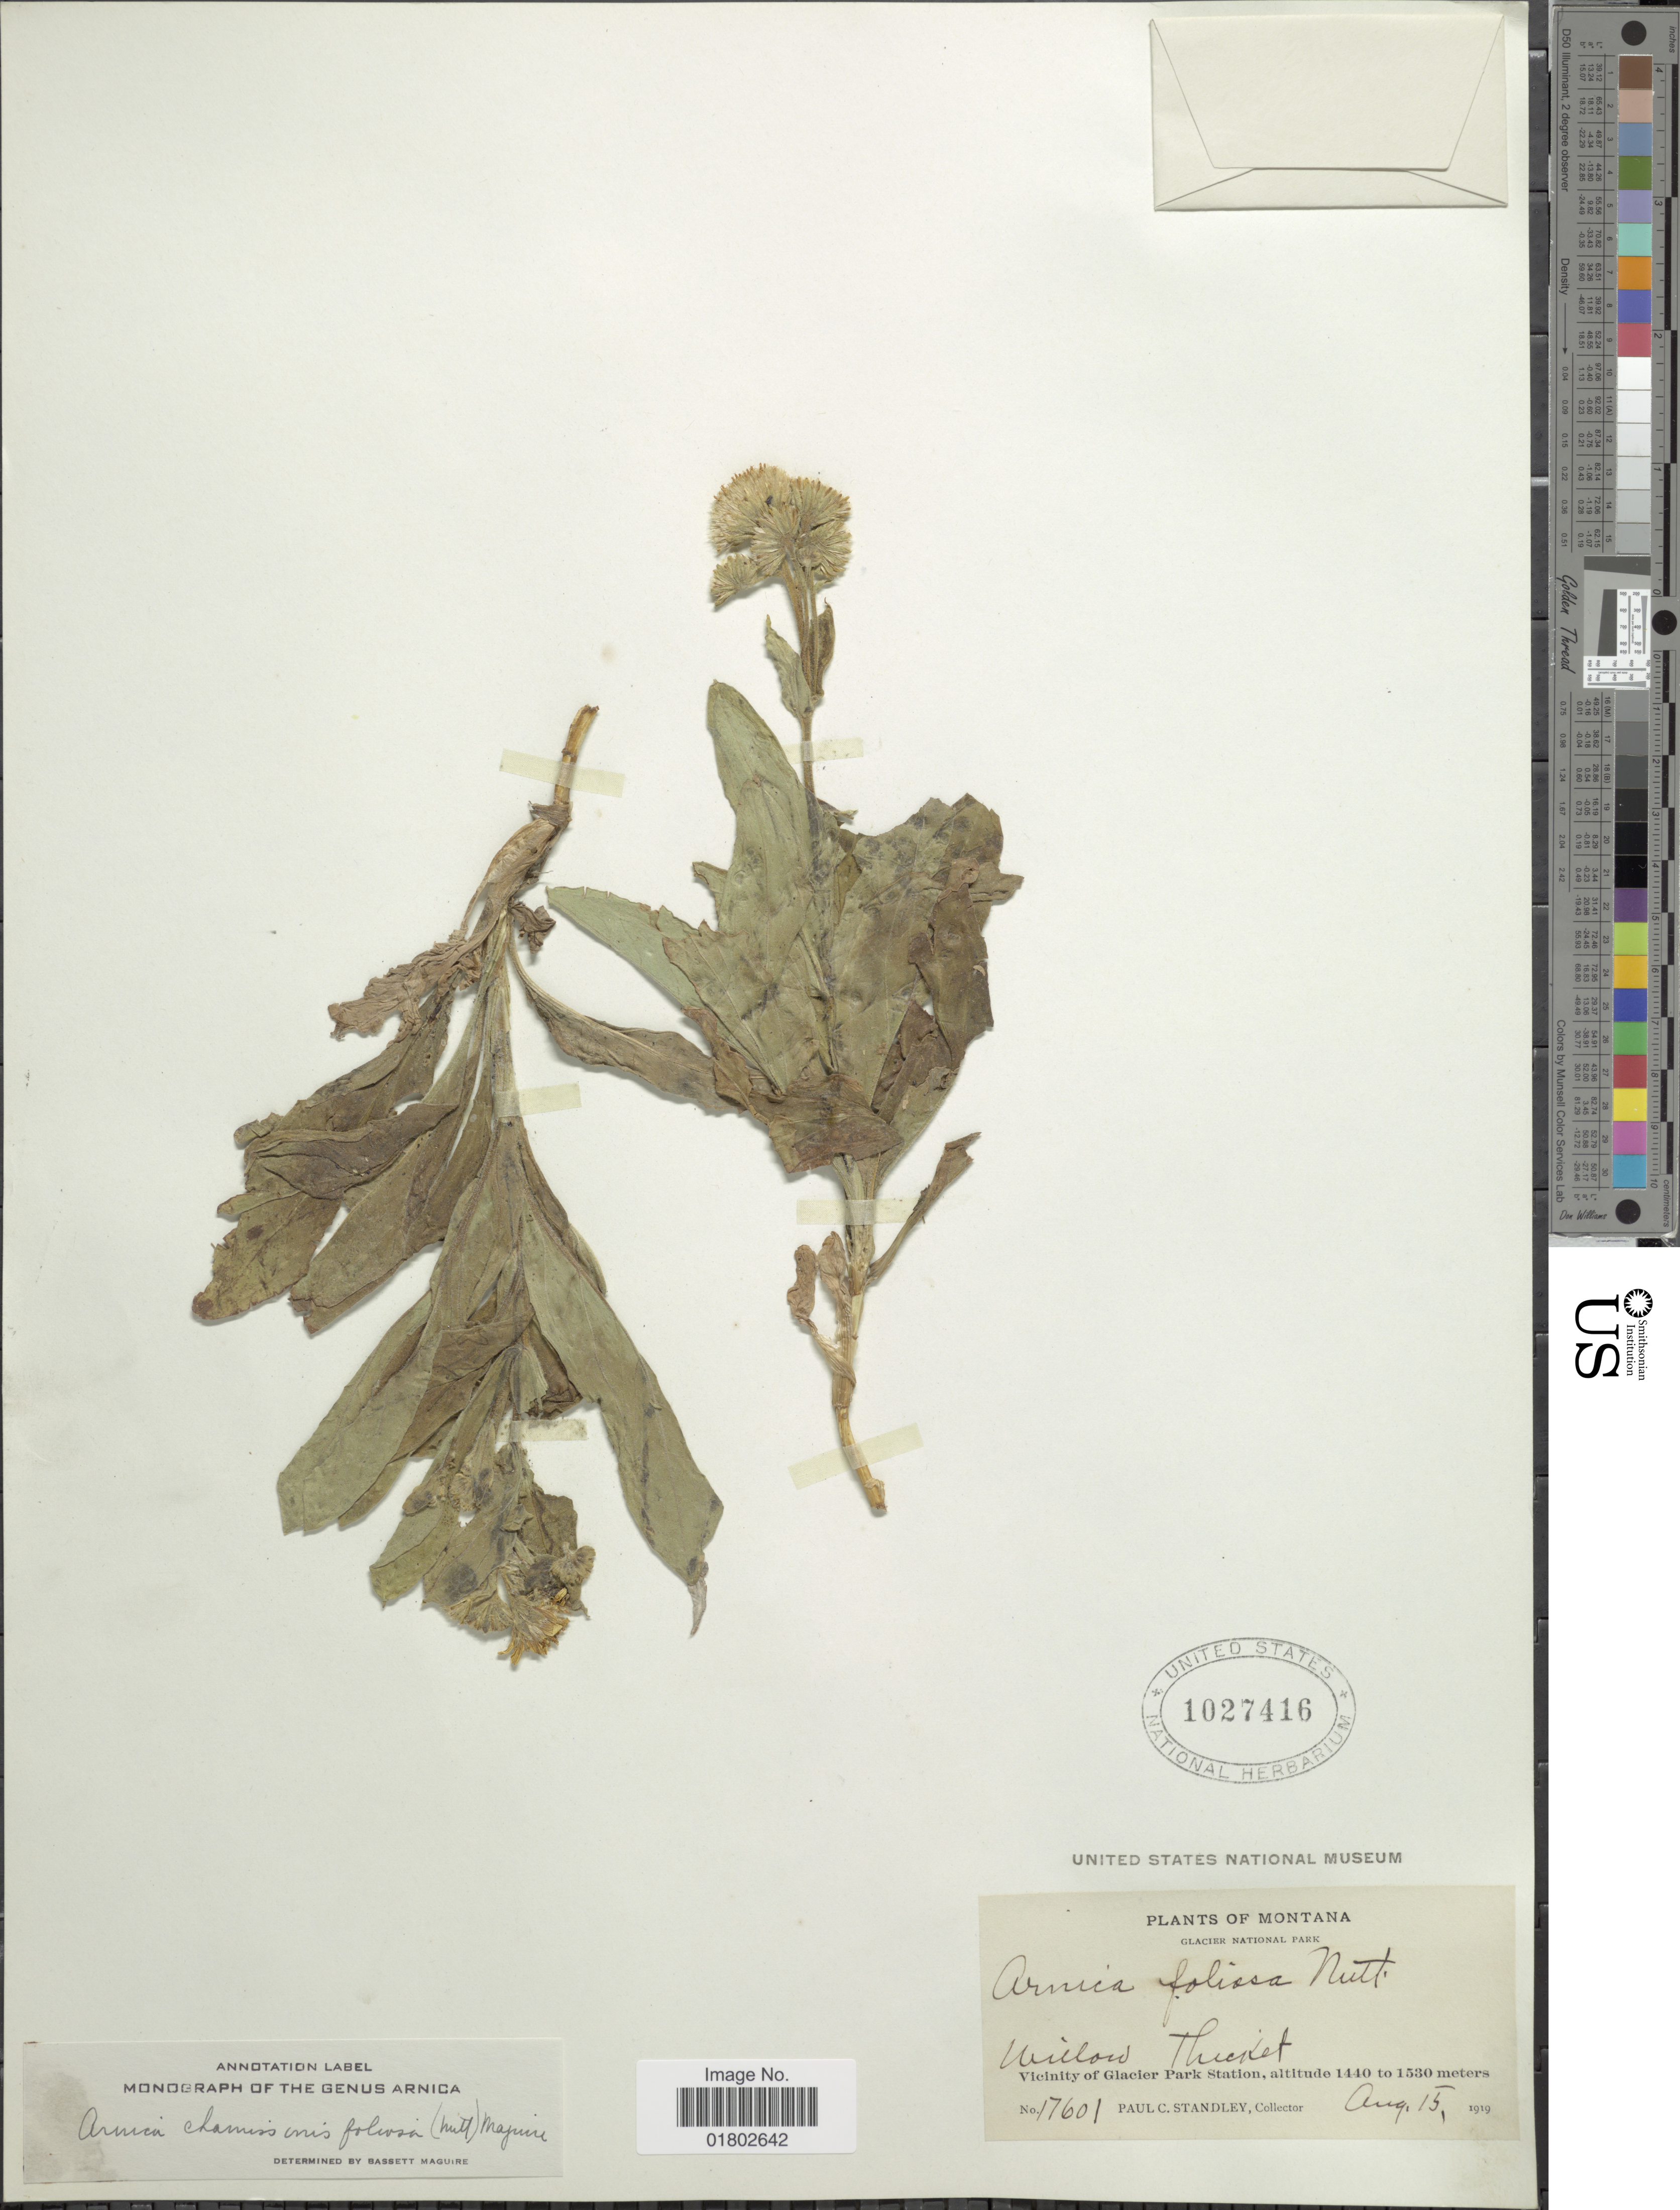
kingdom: Plantae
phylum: Tracheophyta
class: Magnoliopsida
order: Asterales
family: Asteraceae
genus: Arnica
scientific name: Arnica chamissonis subsp. foliosa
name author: (Nutt.) Maguire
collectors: P. C. Standley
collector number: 17601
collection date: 1919-08-15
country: United States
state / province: Montana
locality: Vicinity of Glacier National Park Station. Glacier National Park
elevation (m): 1440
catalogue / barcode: US 1027416